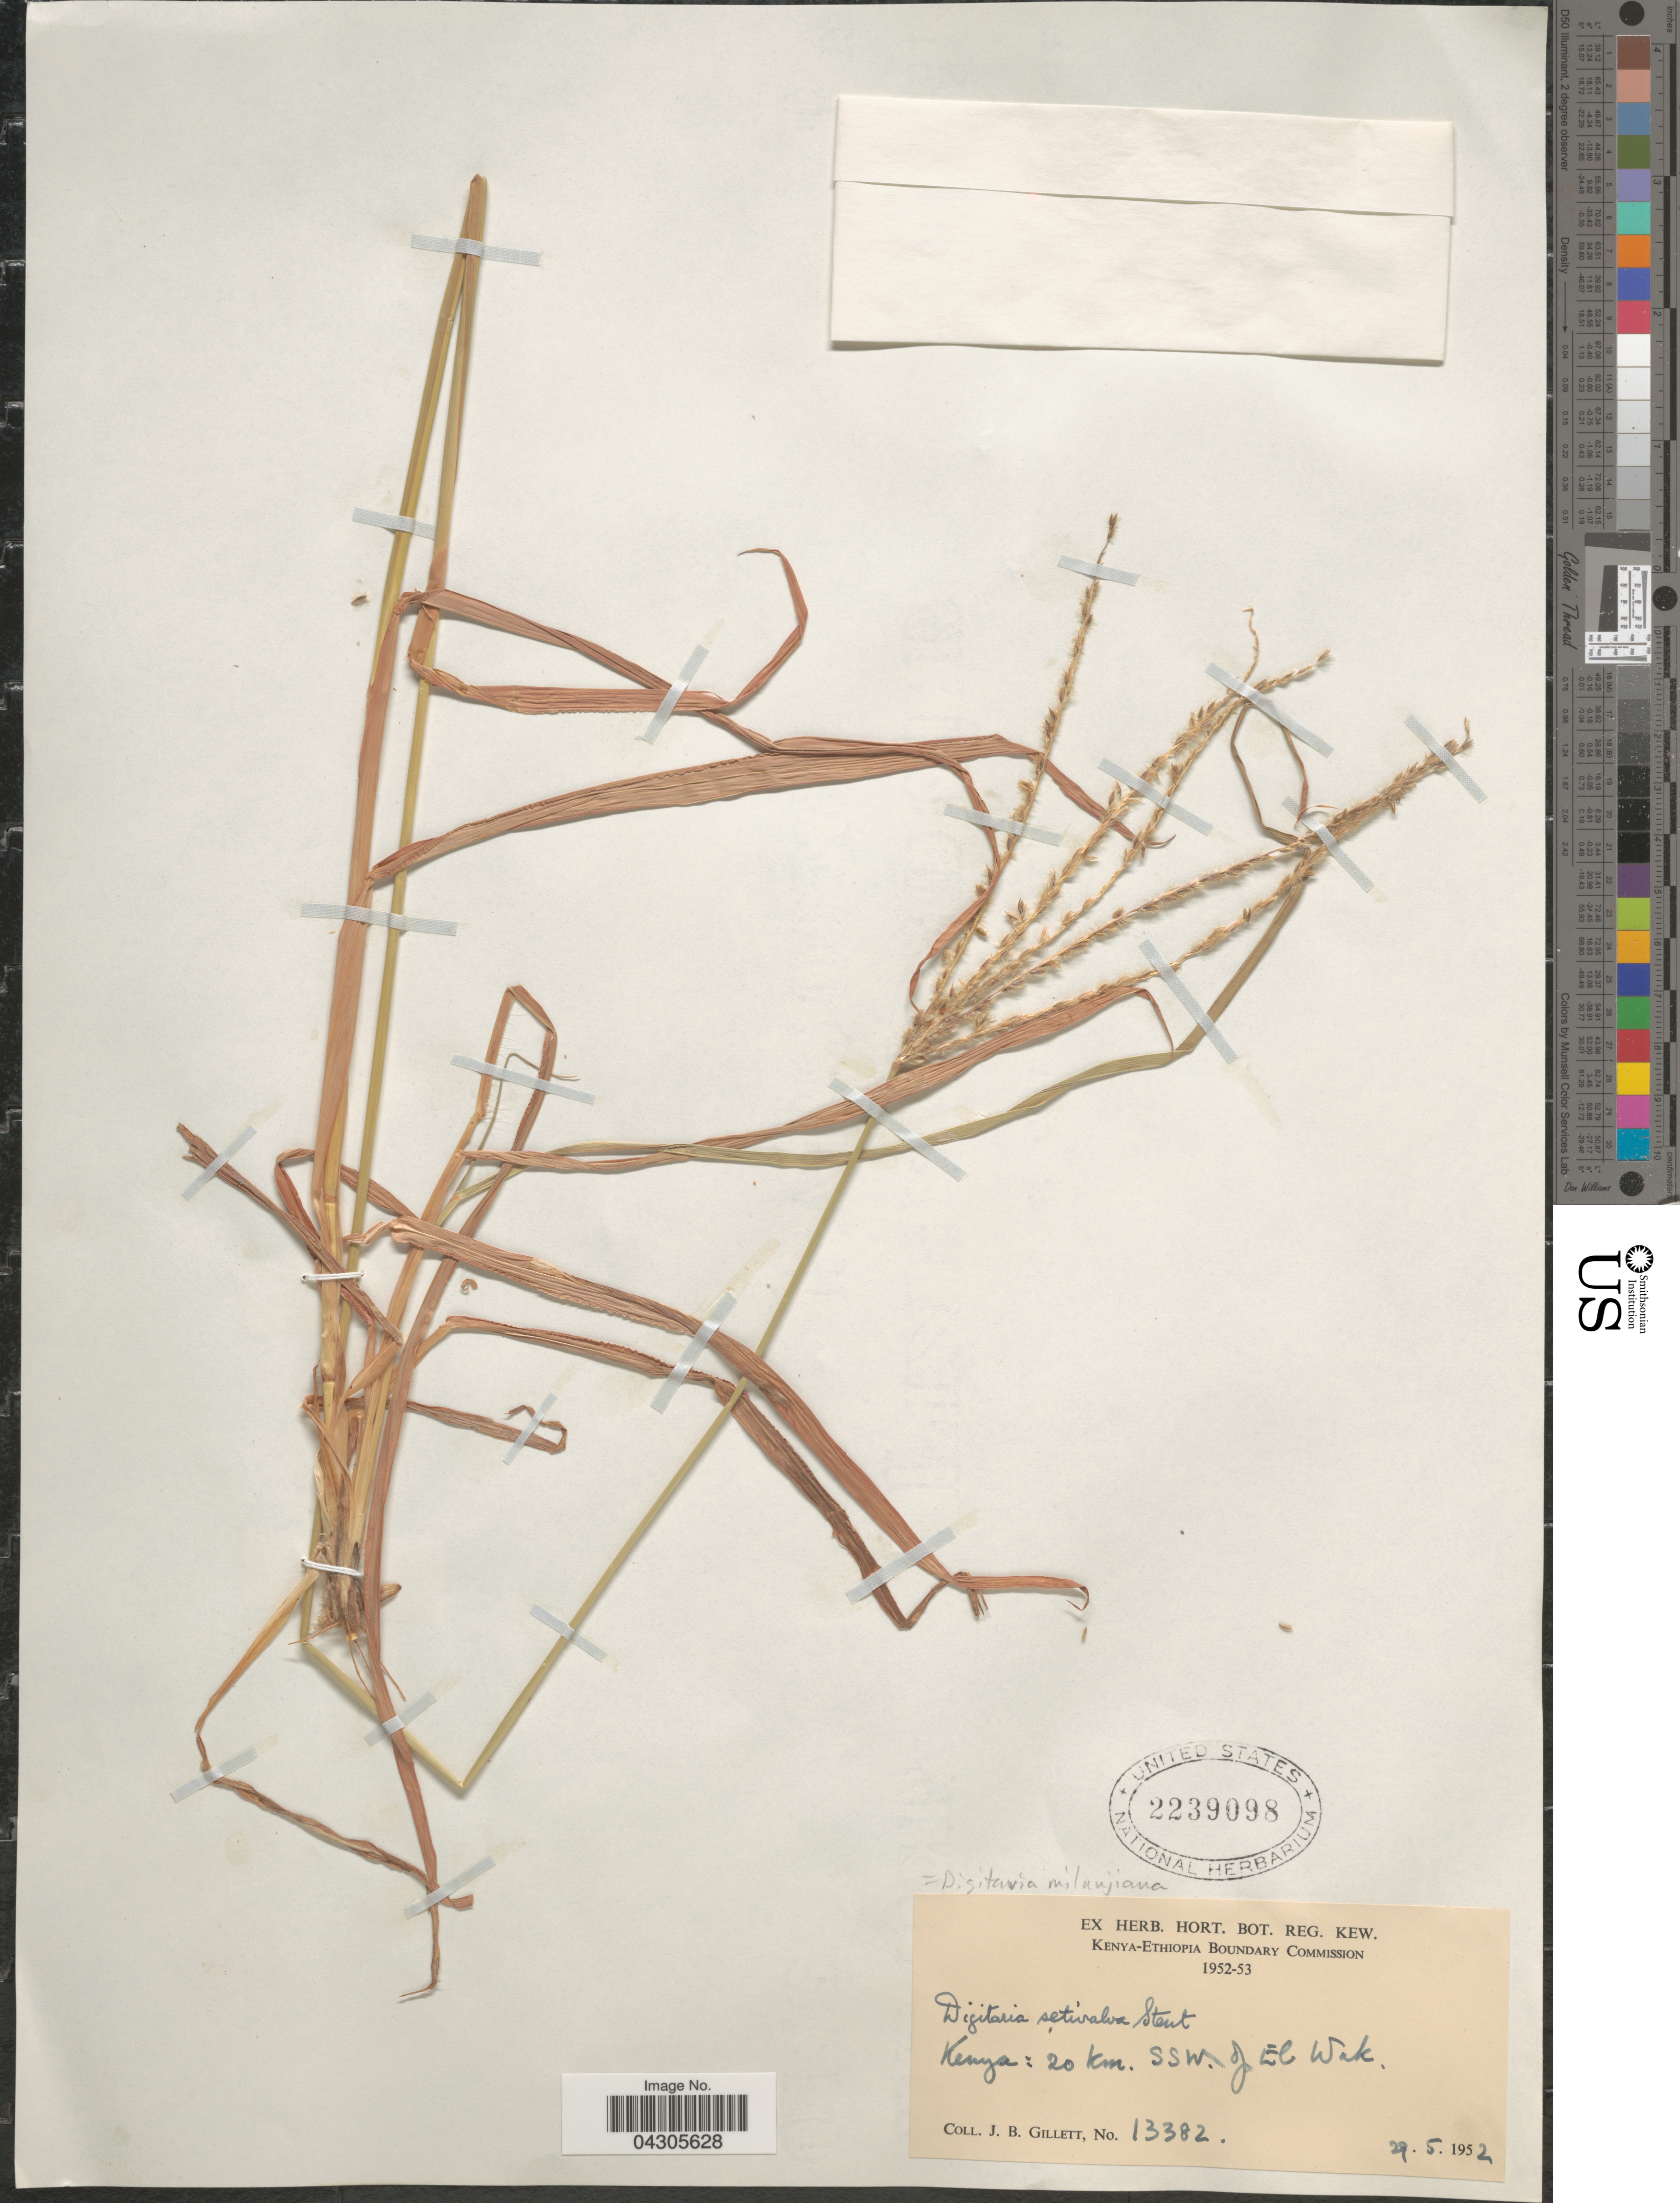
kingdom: Plantae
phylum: Tracheophyta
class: Liliopsida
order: Poales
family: Poaceae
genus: Digitaria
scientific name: Digitaria milanjiana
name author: (Rendle) Stapf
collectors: J. B. Gillett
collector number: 13382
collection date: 1952-05-29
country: Kenya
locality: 20 km. SSW. of El Wak.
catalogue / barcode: US 2239098